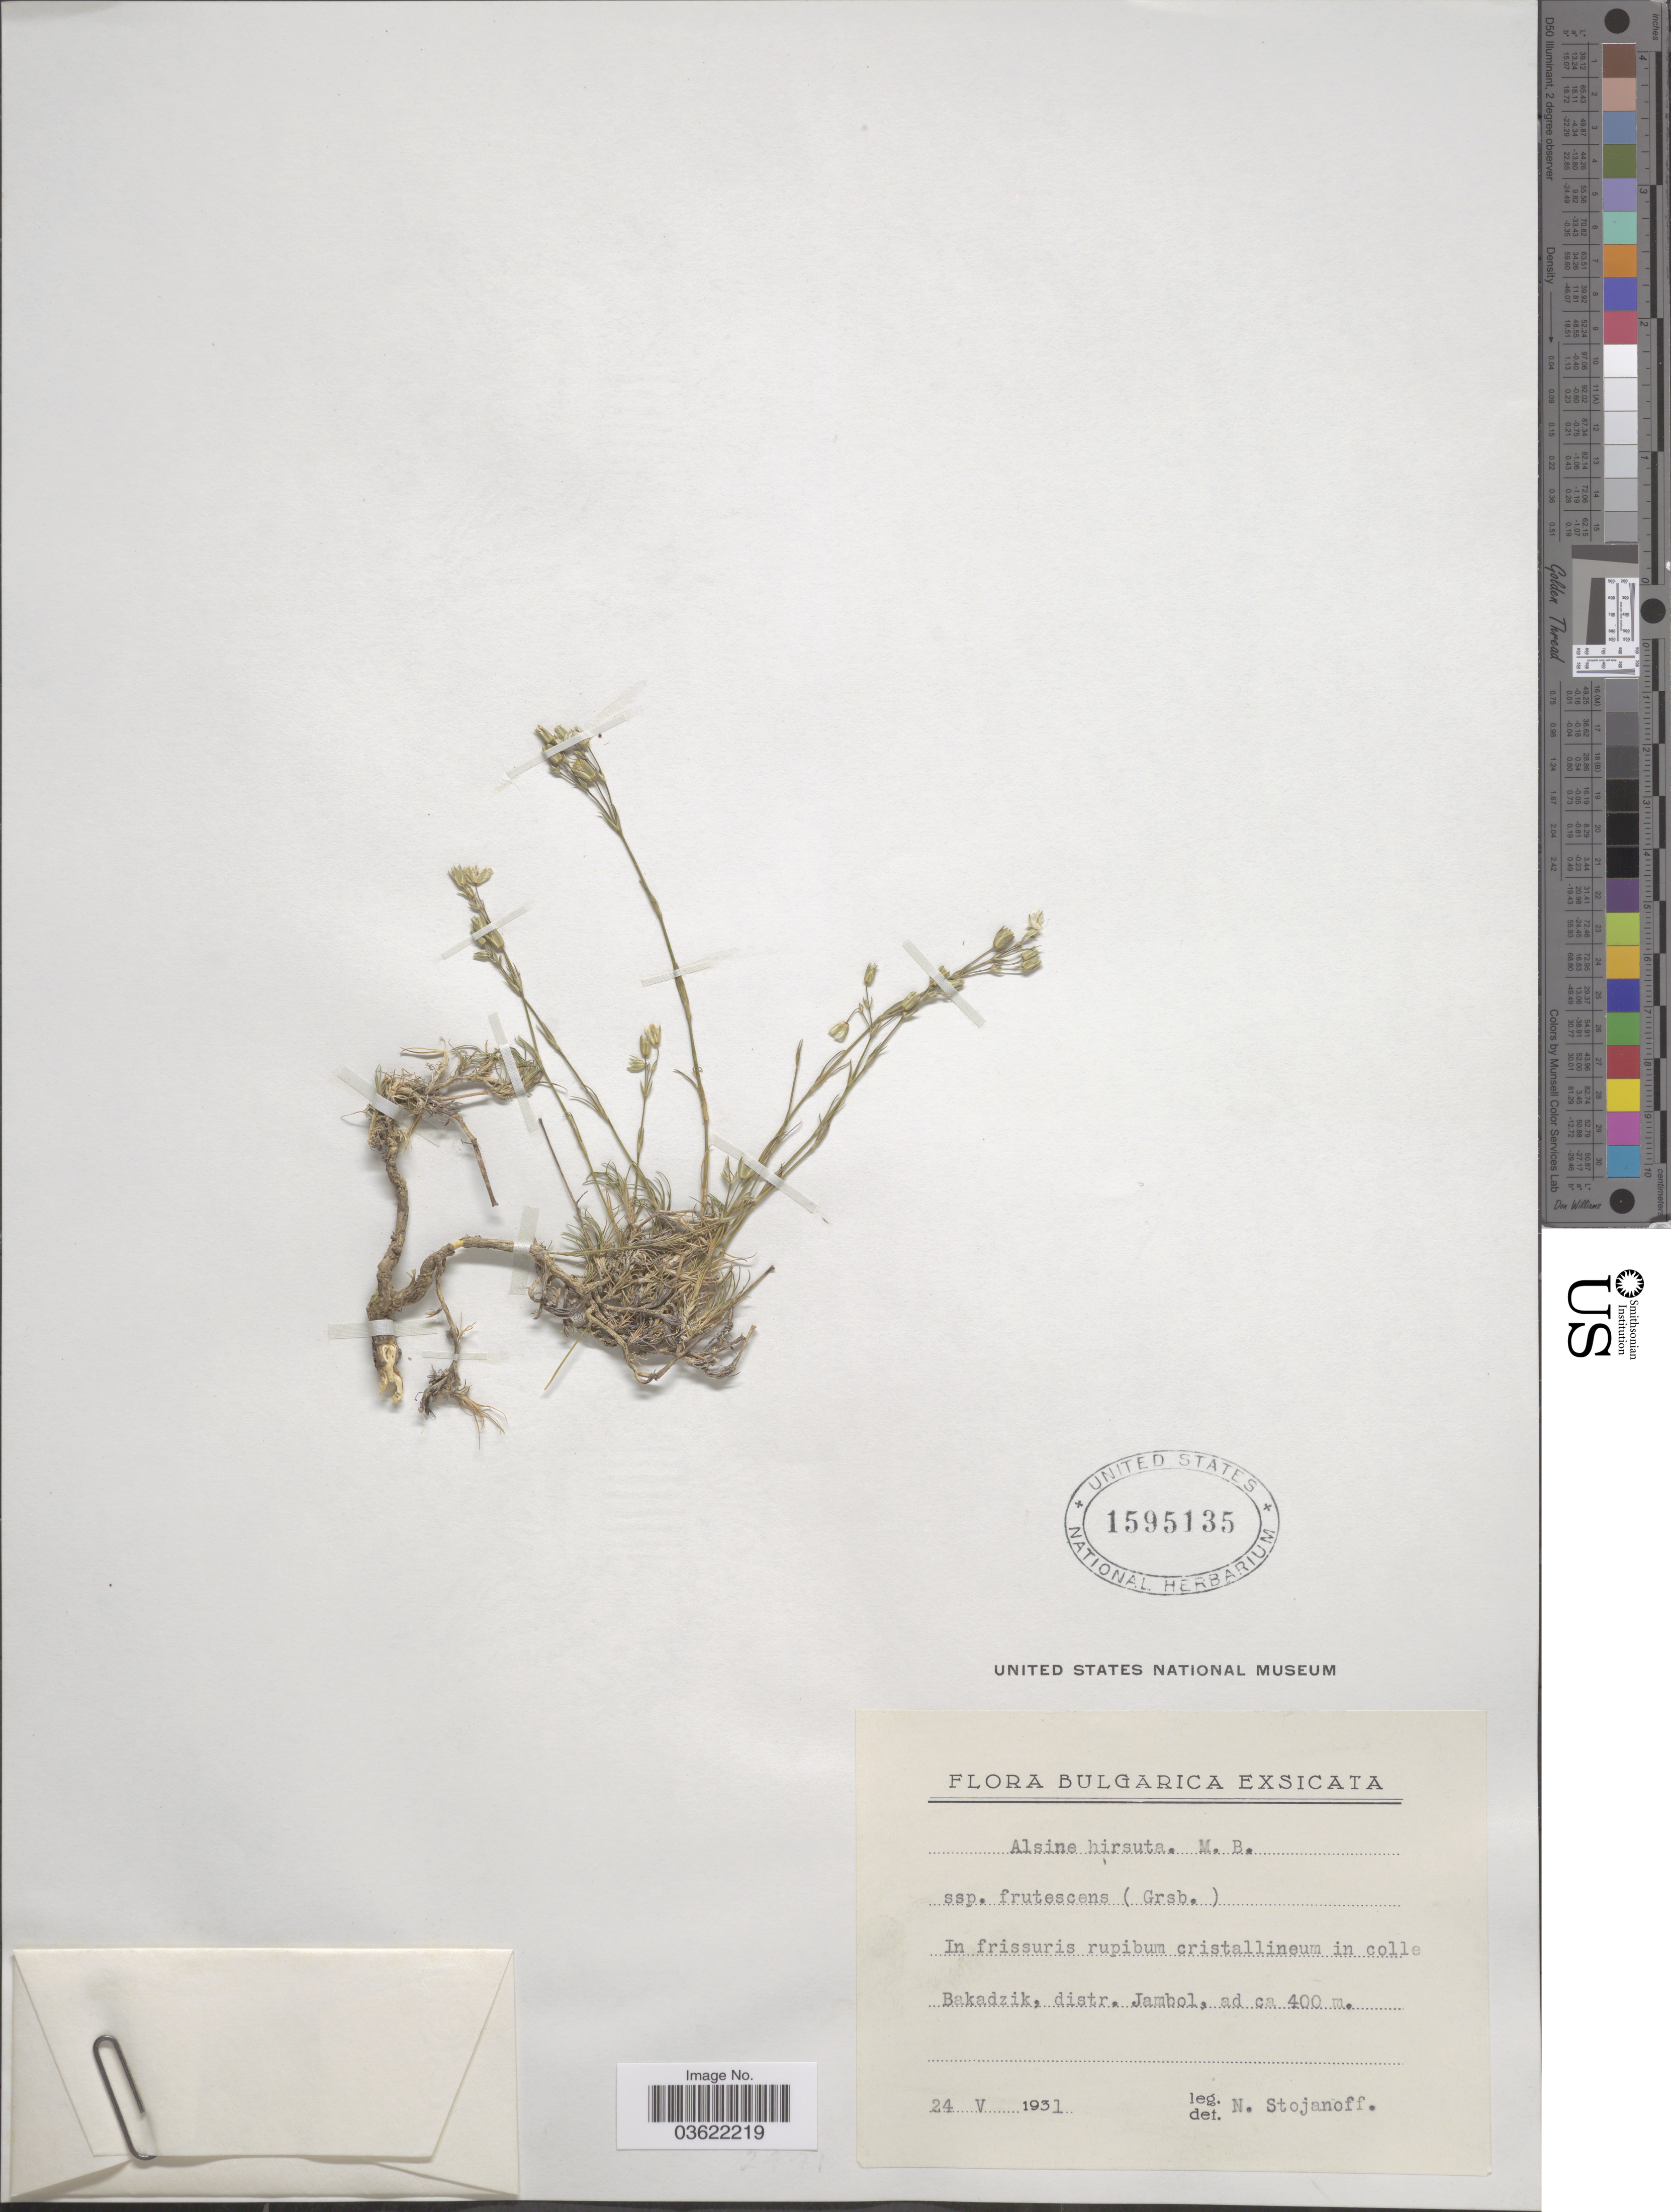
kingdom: Plantae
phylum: Tracheophyta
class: Magnoliopsida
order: Caryophyllales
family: Caryophyllaceae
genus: Arenaria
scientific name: Arenaria hirsuta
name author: M. Bieb.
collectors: N. Stojanoff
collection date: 1931-05-24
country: Bulgaria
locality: In colle Bakadzik, distr. Jambol.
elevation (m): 400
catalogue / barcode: US 1595135